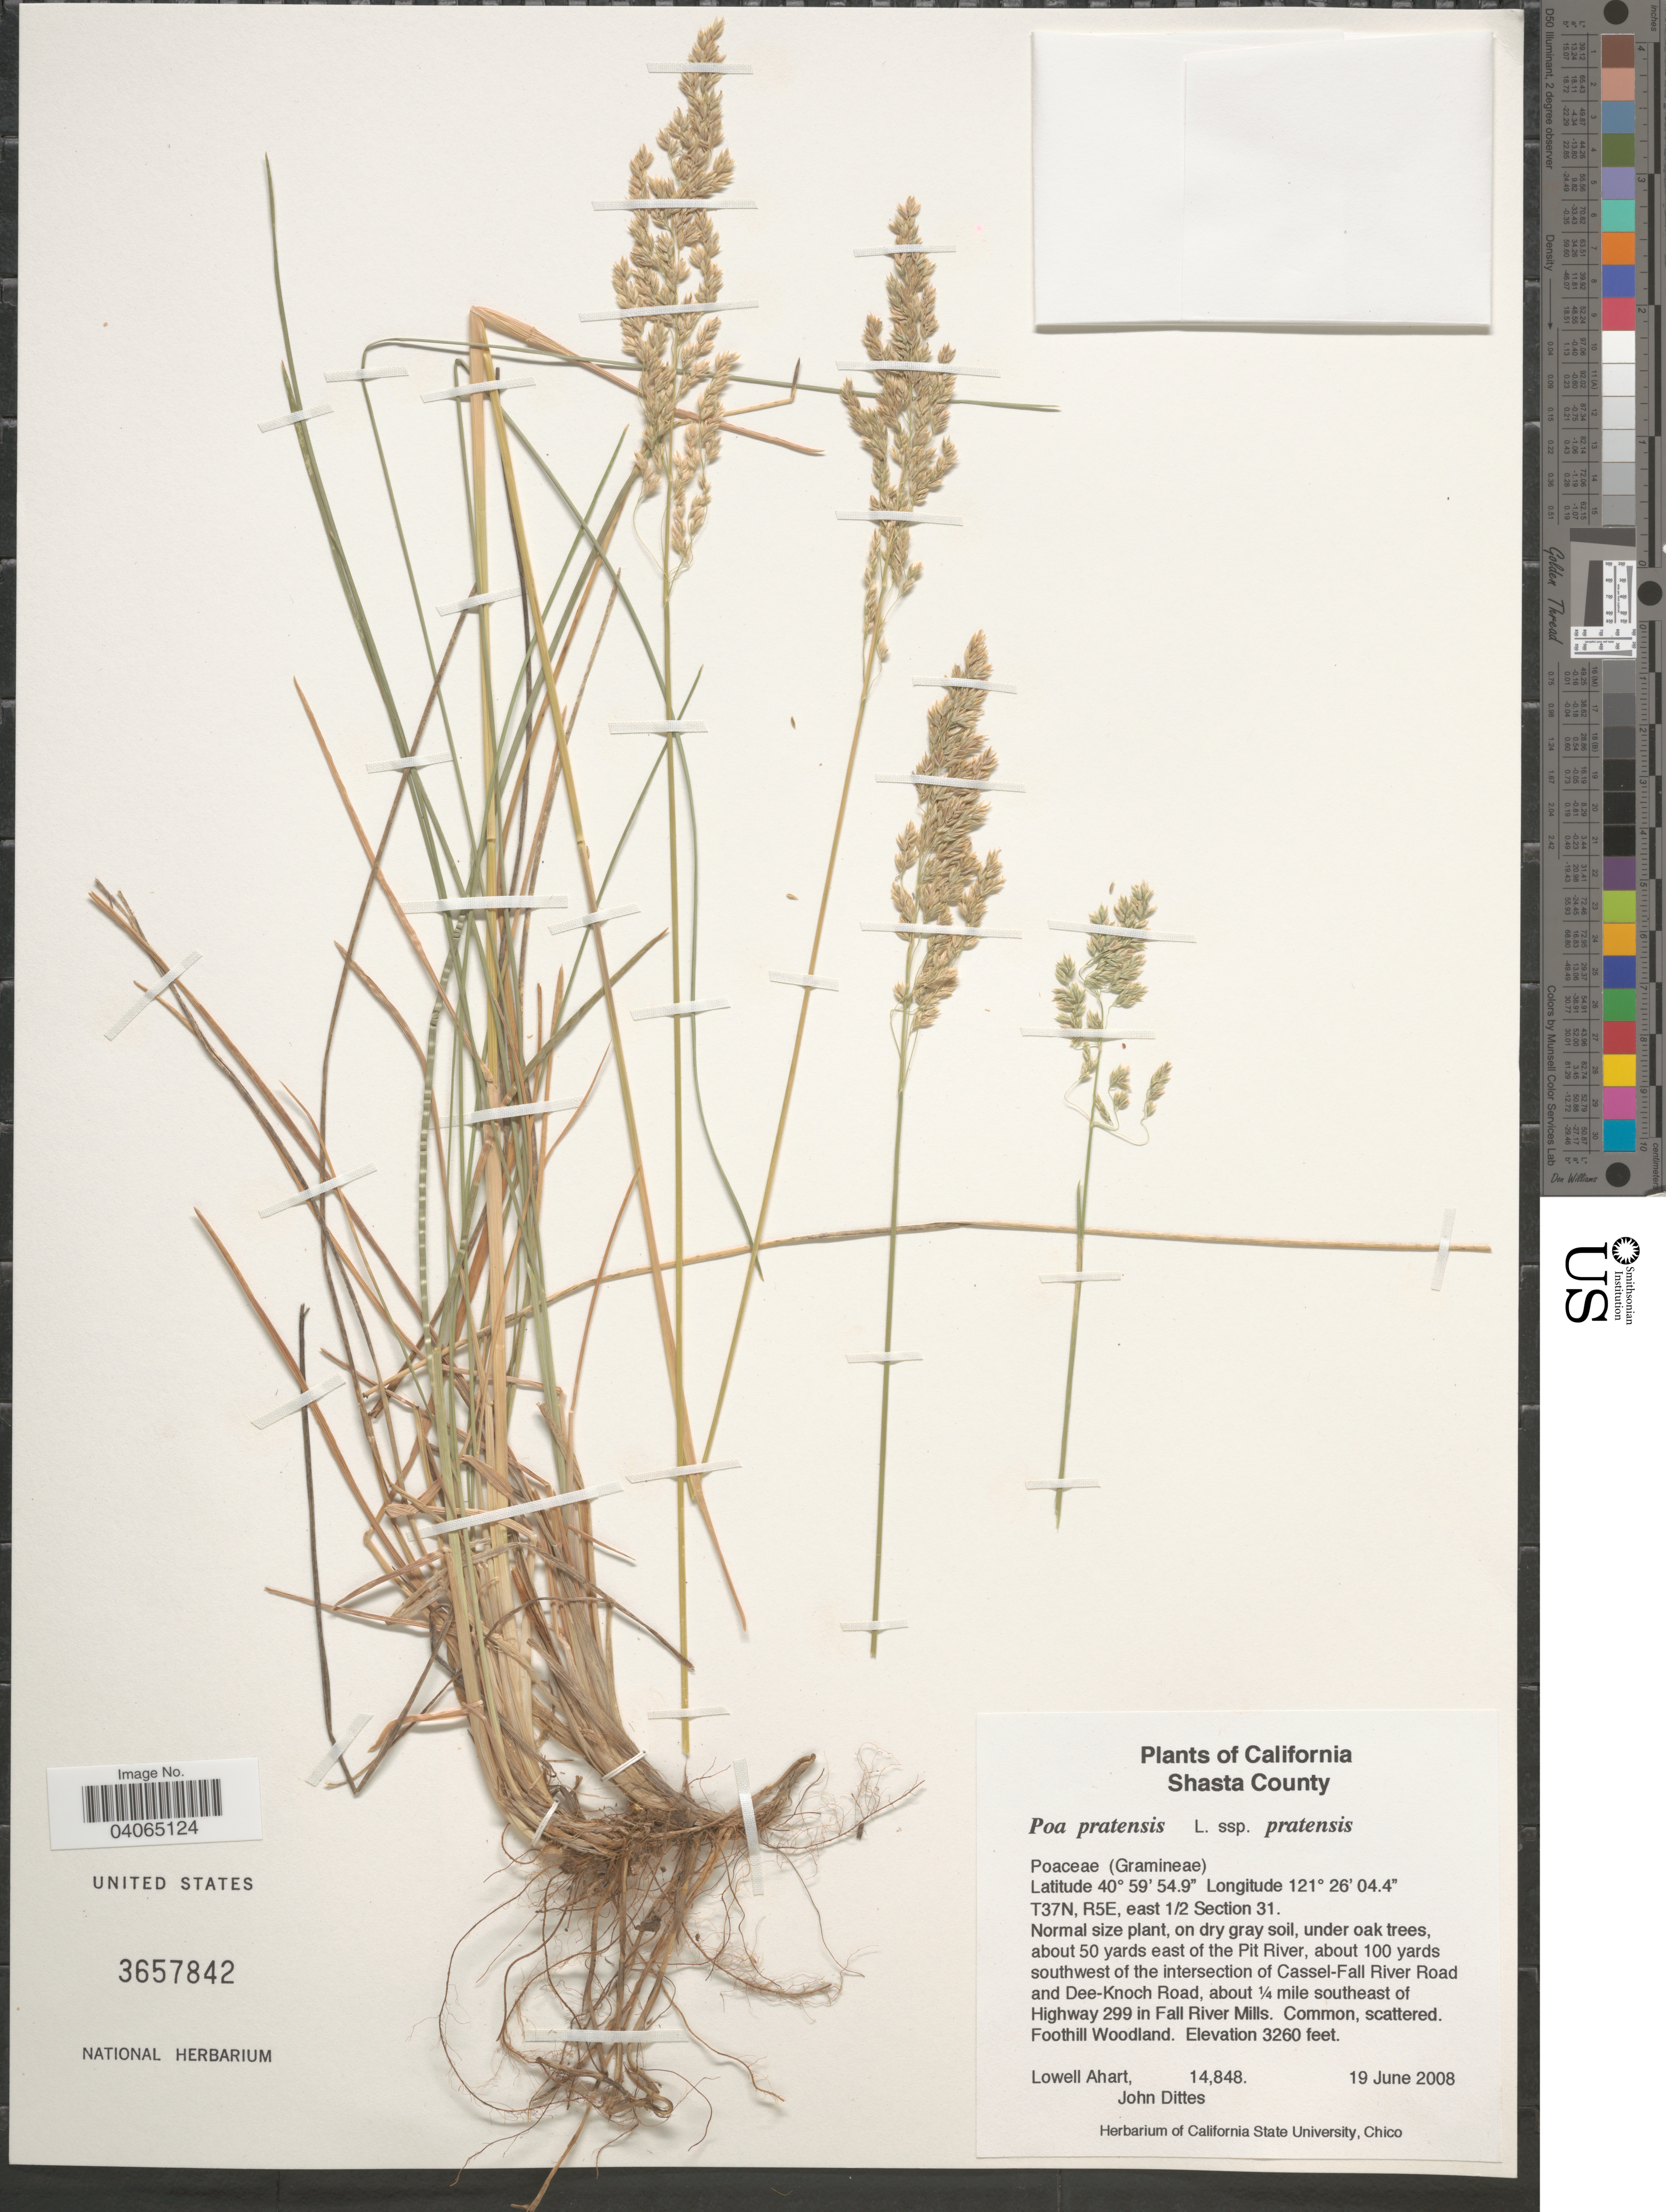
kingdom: Plantae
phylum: Tracheophyta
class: Liliopsida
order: Poales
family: Poaceae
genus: Poa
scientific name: Poa pratensis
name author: L.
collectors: L. Ahart & J. Dittes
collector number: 14848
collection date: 2008-06-19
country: United States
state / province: California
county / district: Shasta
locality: Shasta County. T37N, R5E, east 1/2 Section 31. About 50 yards east of the Pit River, about 100 yards southwest of the intersection of Cassel-Fall River Road and Dee-Knoch Road, about ¼ mile southeast of Highway 299 in Fall River Mills. Foothill Woodland.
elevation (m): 994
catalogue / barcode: US 3657842